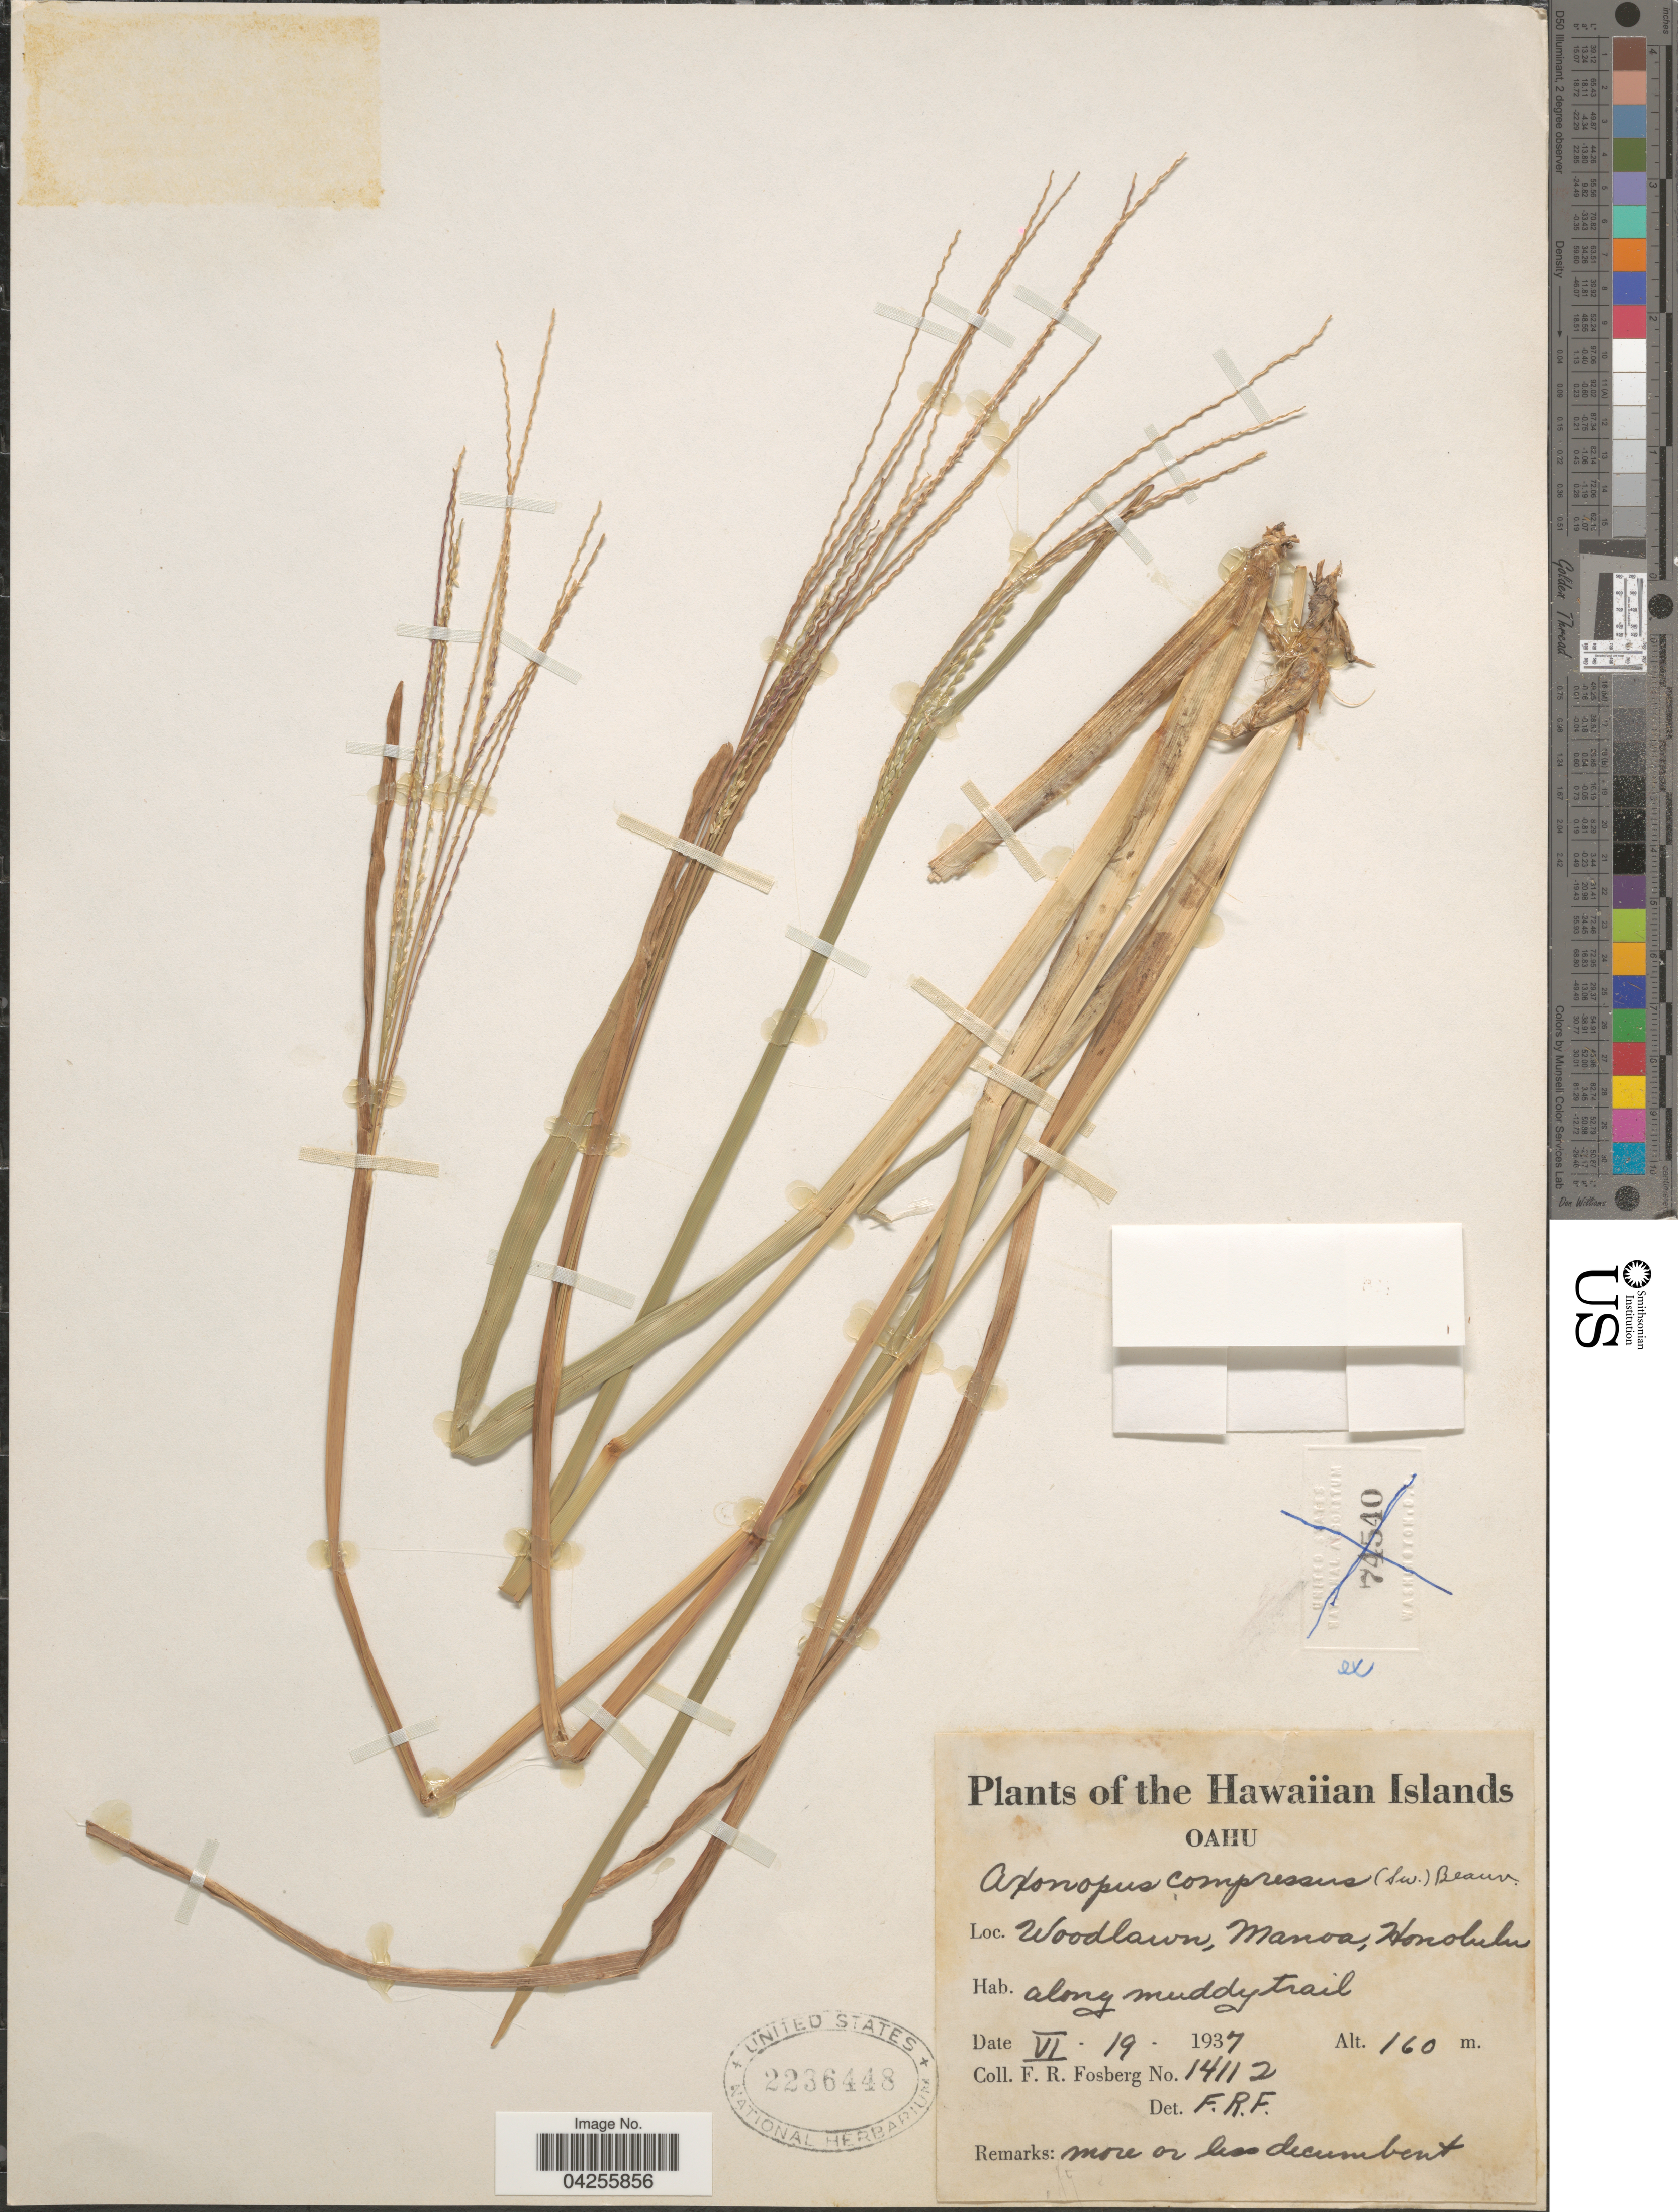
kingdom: Plantae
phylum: Tracheophyta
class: Liliopsida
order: Poales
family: Poaceae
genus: Axonopus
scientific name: Axonopus fissifolius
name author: (Raddi) Kuhlm.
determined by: Veldkamp, J. F.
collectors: F. R. Fosberg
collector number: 14112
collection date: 1937-06-19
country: United States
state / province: Hawaii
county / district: Honolulu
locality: The Hawaiian Islads. Oahu. Woodlawn, Manoa, Honolulu. Along muddy trail.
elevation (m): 160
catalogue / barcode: US 2236448